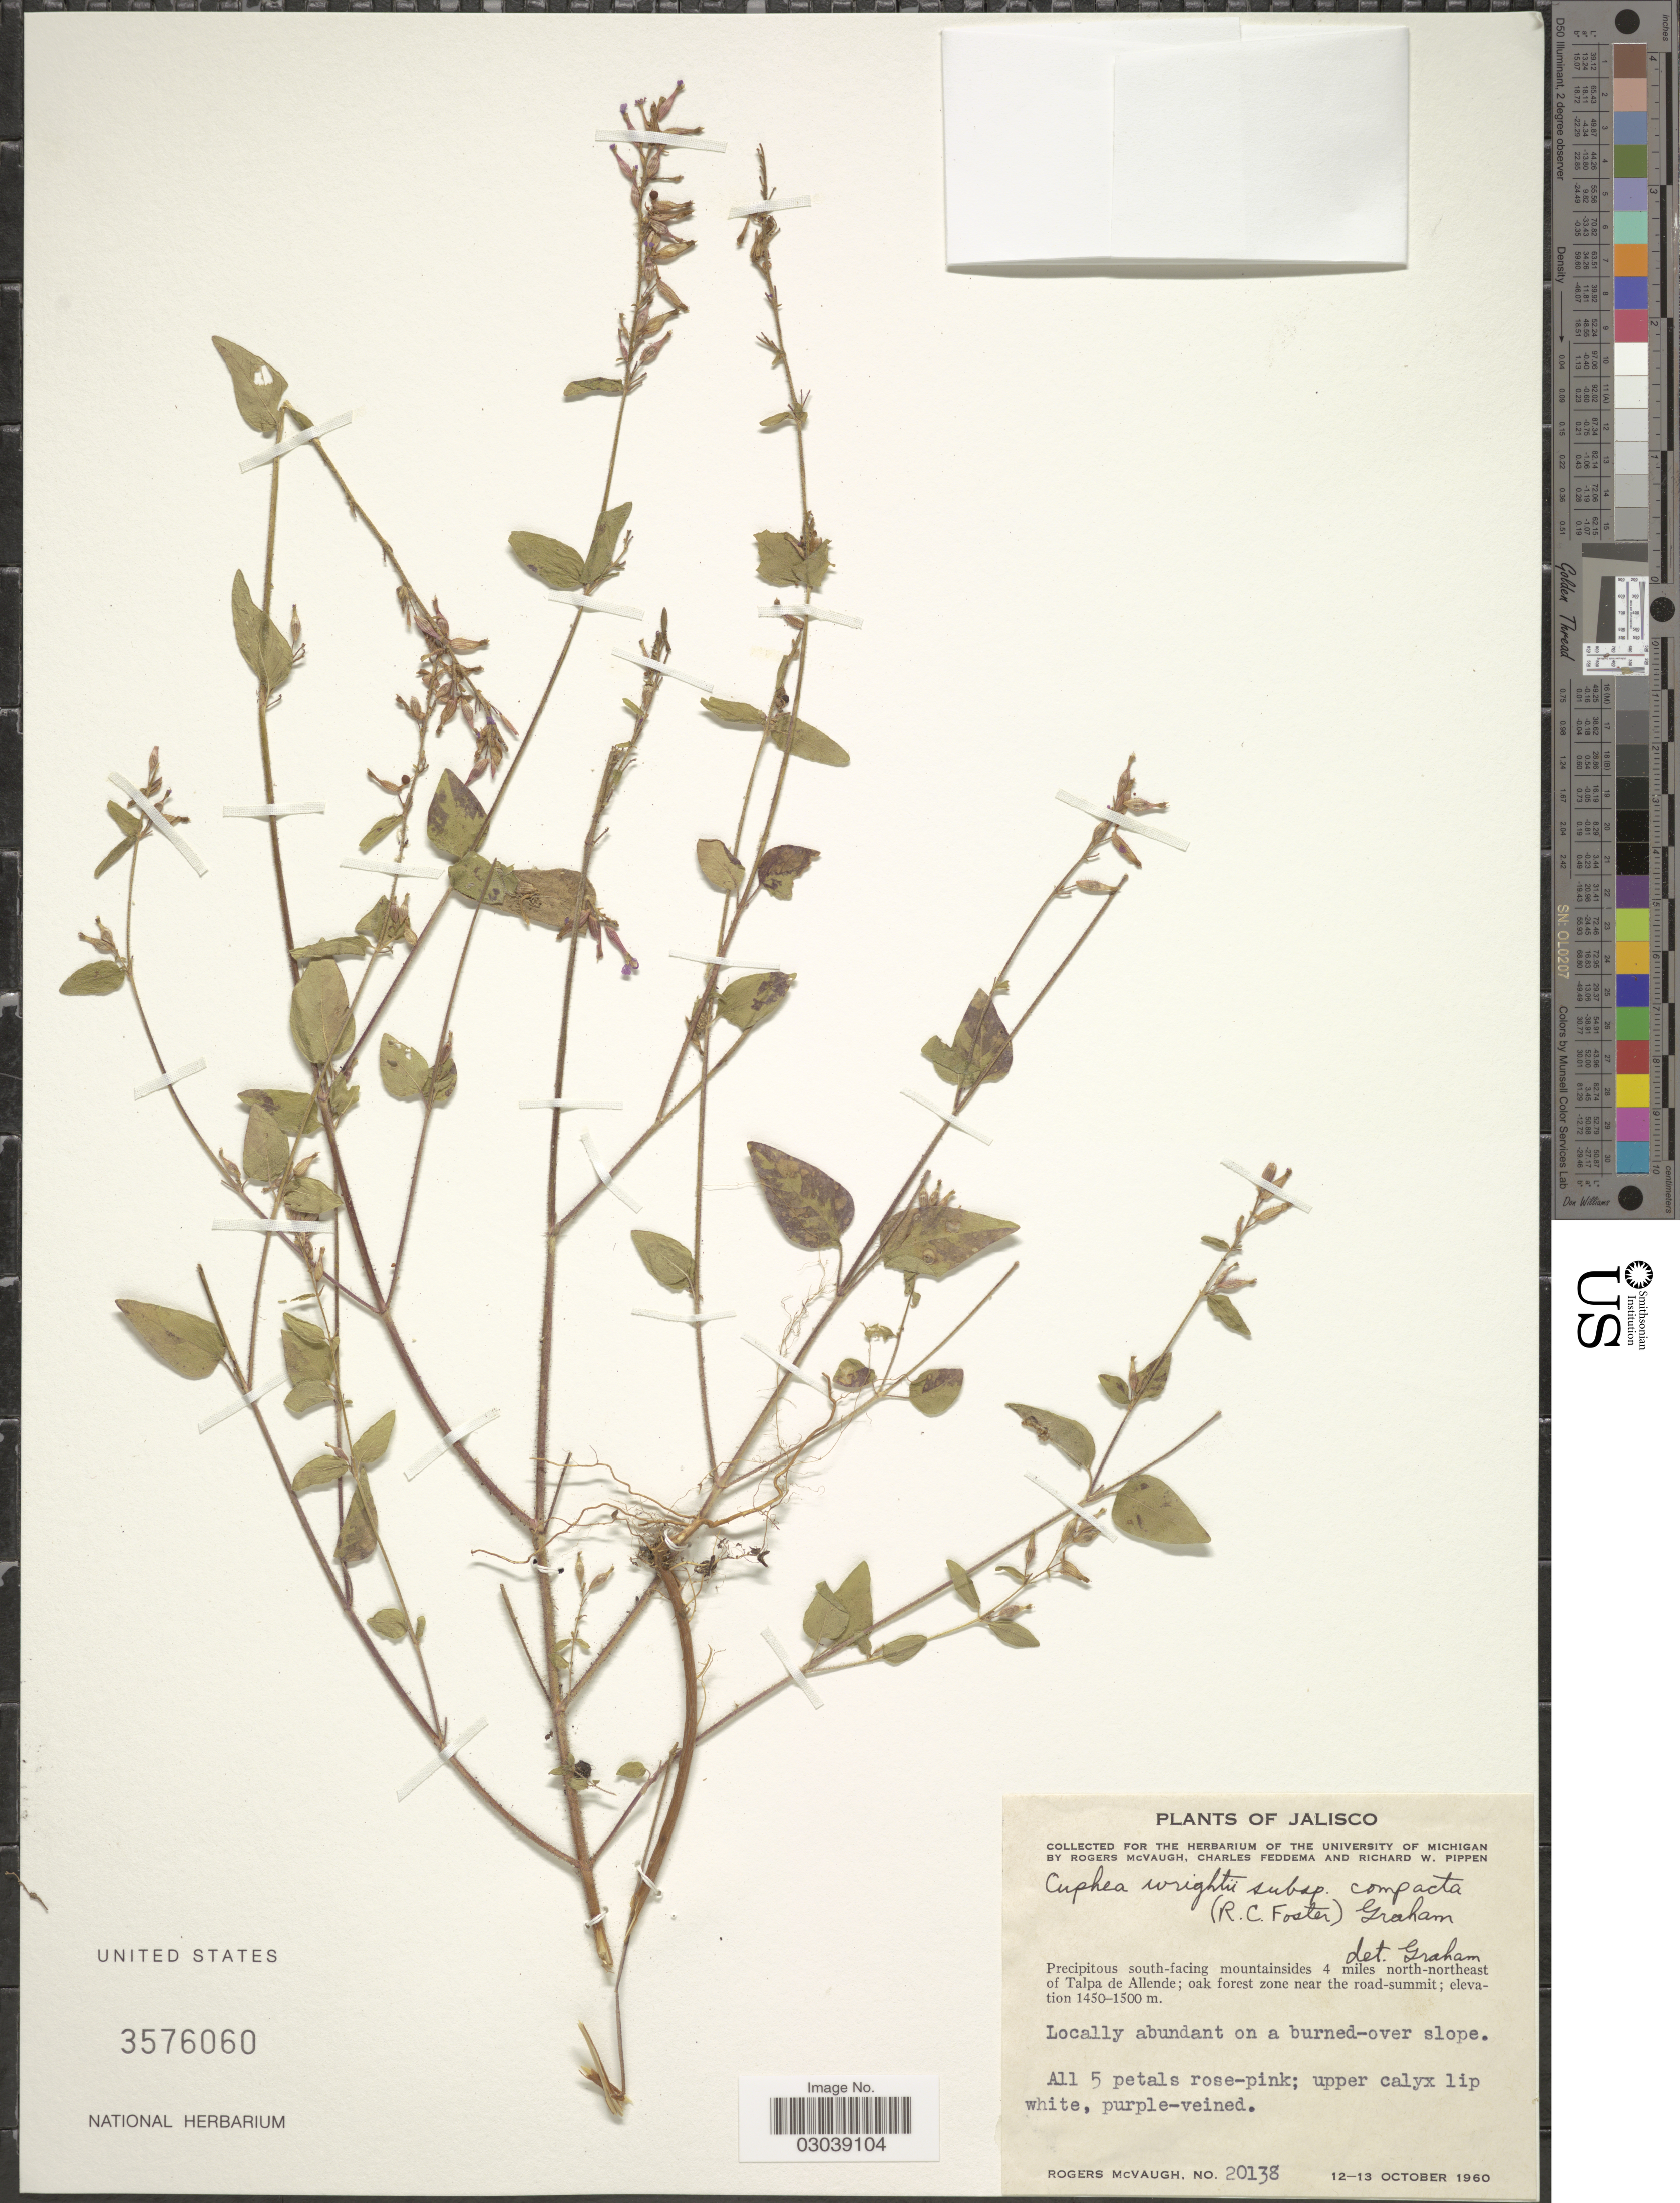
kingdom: Plantae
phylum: Tracheophyta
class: Magnoliopsida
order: Myrtales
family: Lythraceae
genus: Cuphea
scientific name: Cuphea wrightii subsp. compacta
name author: R.C. Foster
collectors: R. McVaugh, C. Feddema & R. W. Pippen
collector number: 20138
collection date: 1960-10-12/1960-10-13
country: Mexico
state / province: Jalisco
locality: South-facing mountainsides 4 miles north-northeast of Talpa de Allende.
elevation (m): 1450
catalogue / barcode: US 3576060